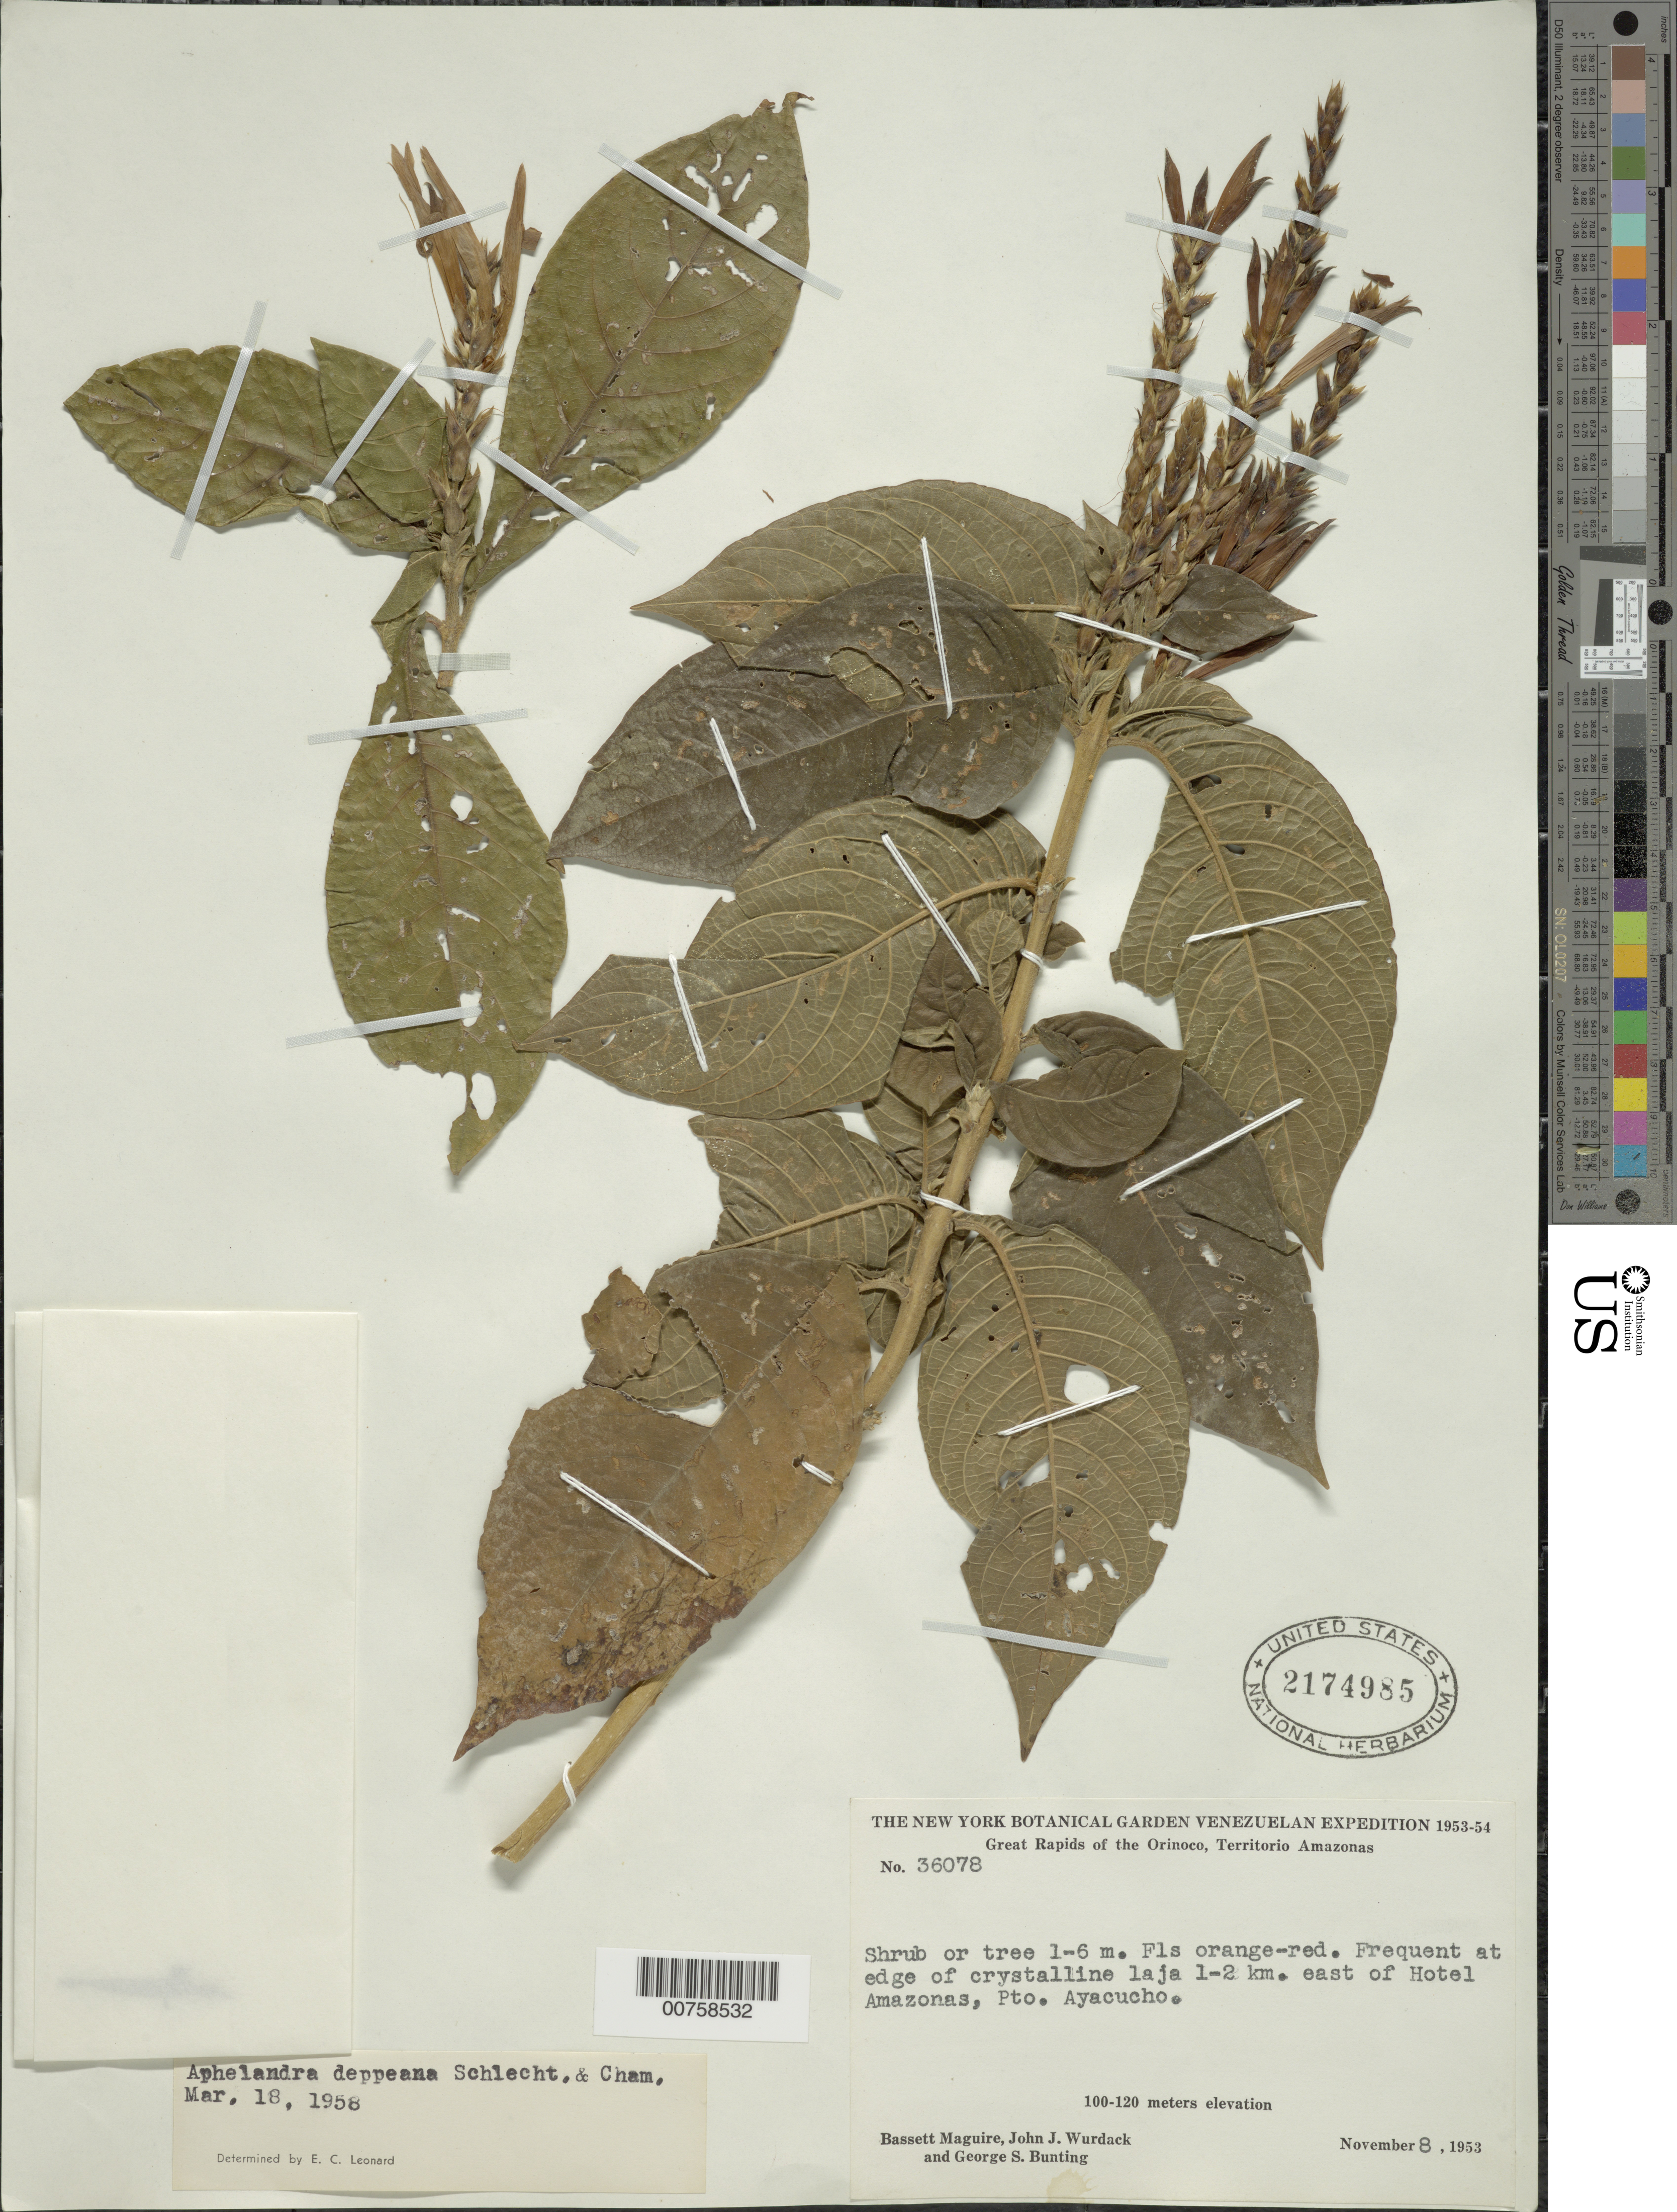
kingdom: Plantae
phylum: Tracheophyta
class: Magnoliopsida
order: Lamiales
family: Acanthaceae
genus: Aphelandra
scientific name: Aphelandra deppeana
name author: Schltdl. & Cham.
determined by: Leonard, Emery C., (US)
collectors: B. Maguire, J. J. Wurdack & G. S. Bunting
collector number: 36078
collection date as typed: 8-Nov-53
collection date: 1953-11-08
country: Venezuela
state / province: Amazonas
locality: Puerto Ayacucho, 1-2 km E of Hotel Amazonas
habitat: Crystalline laja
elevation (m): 100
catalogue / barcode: US 2174985